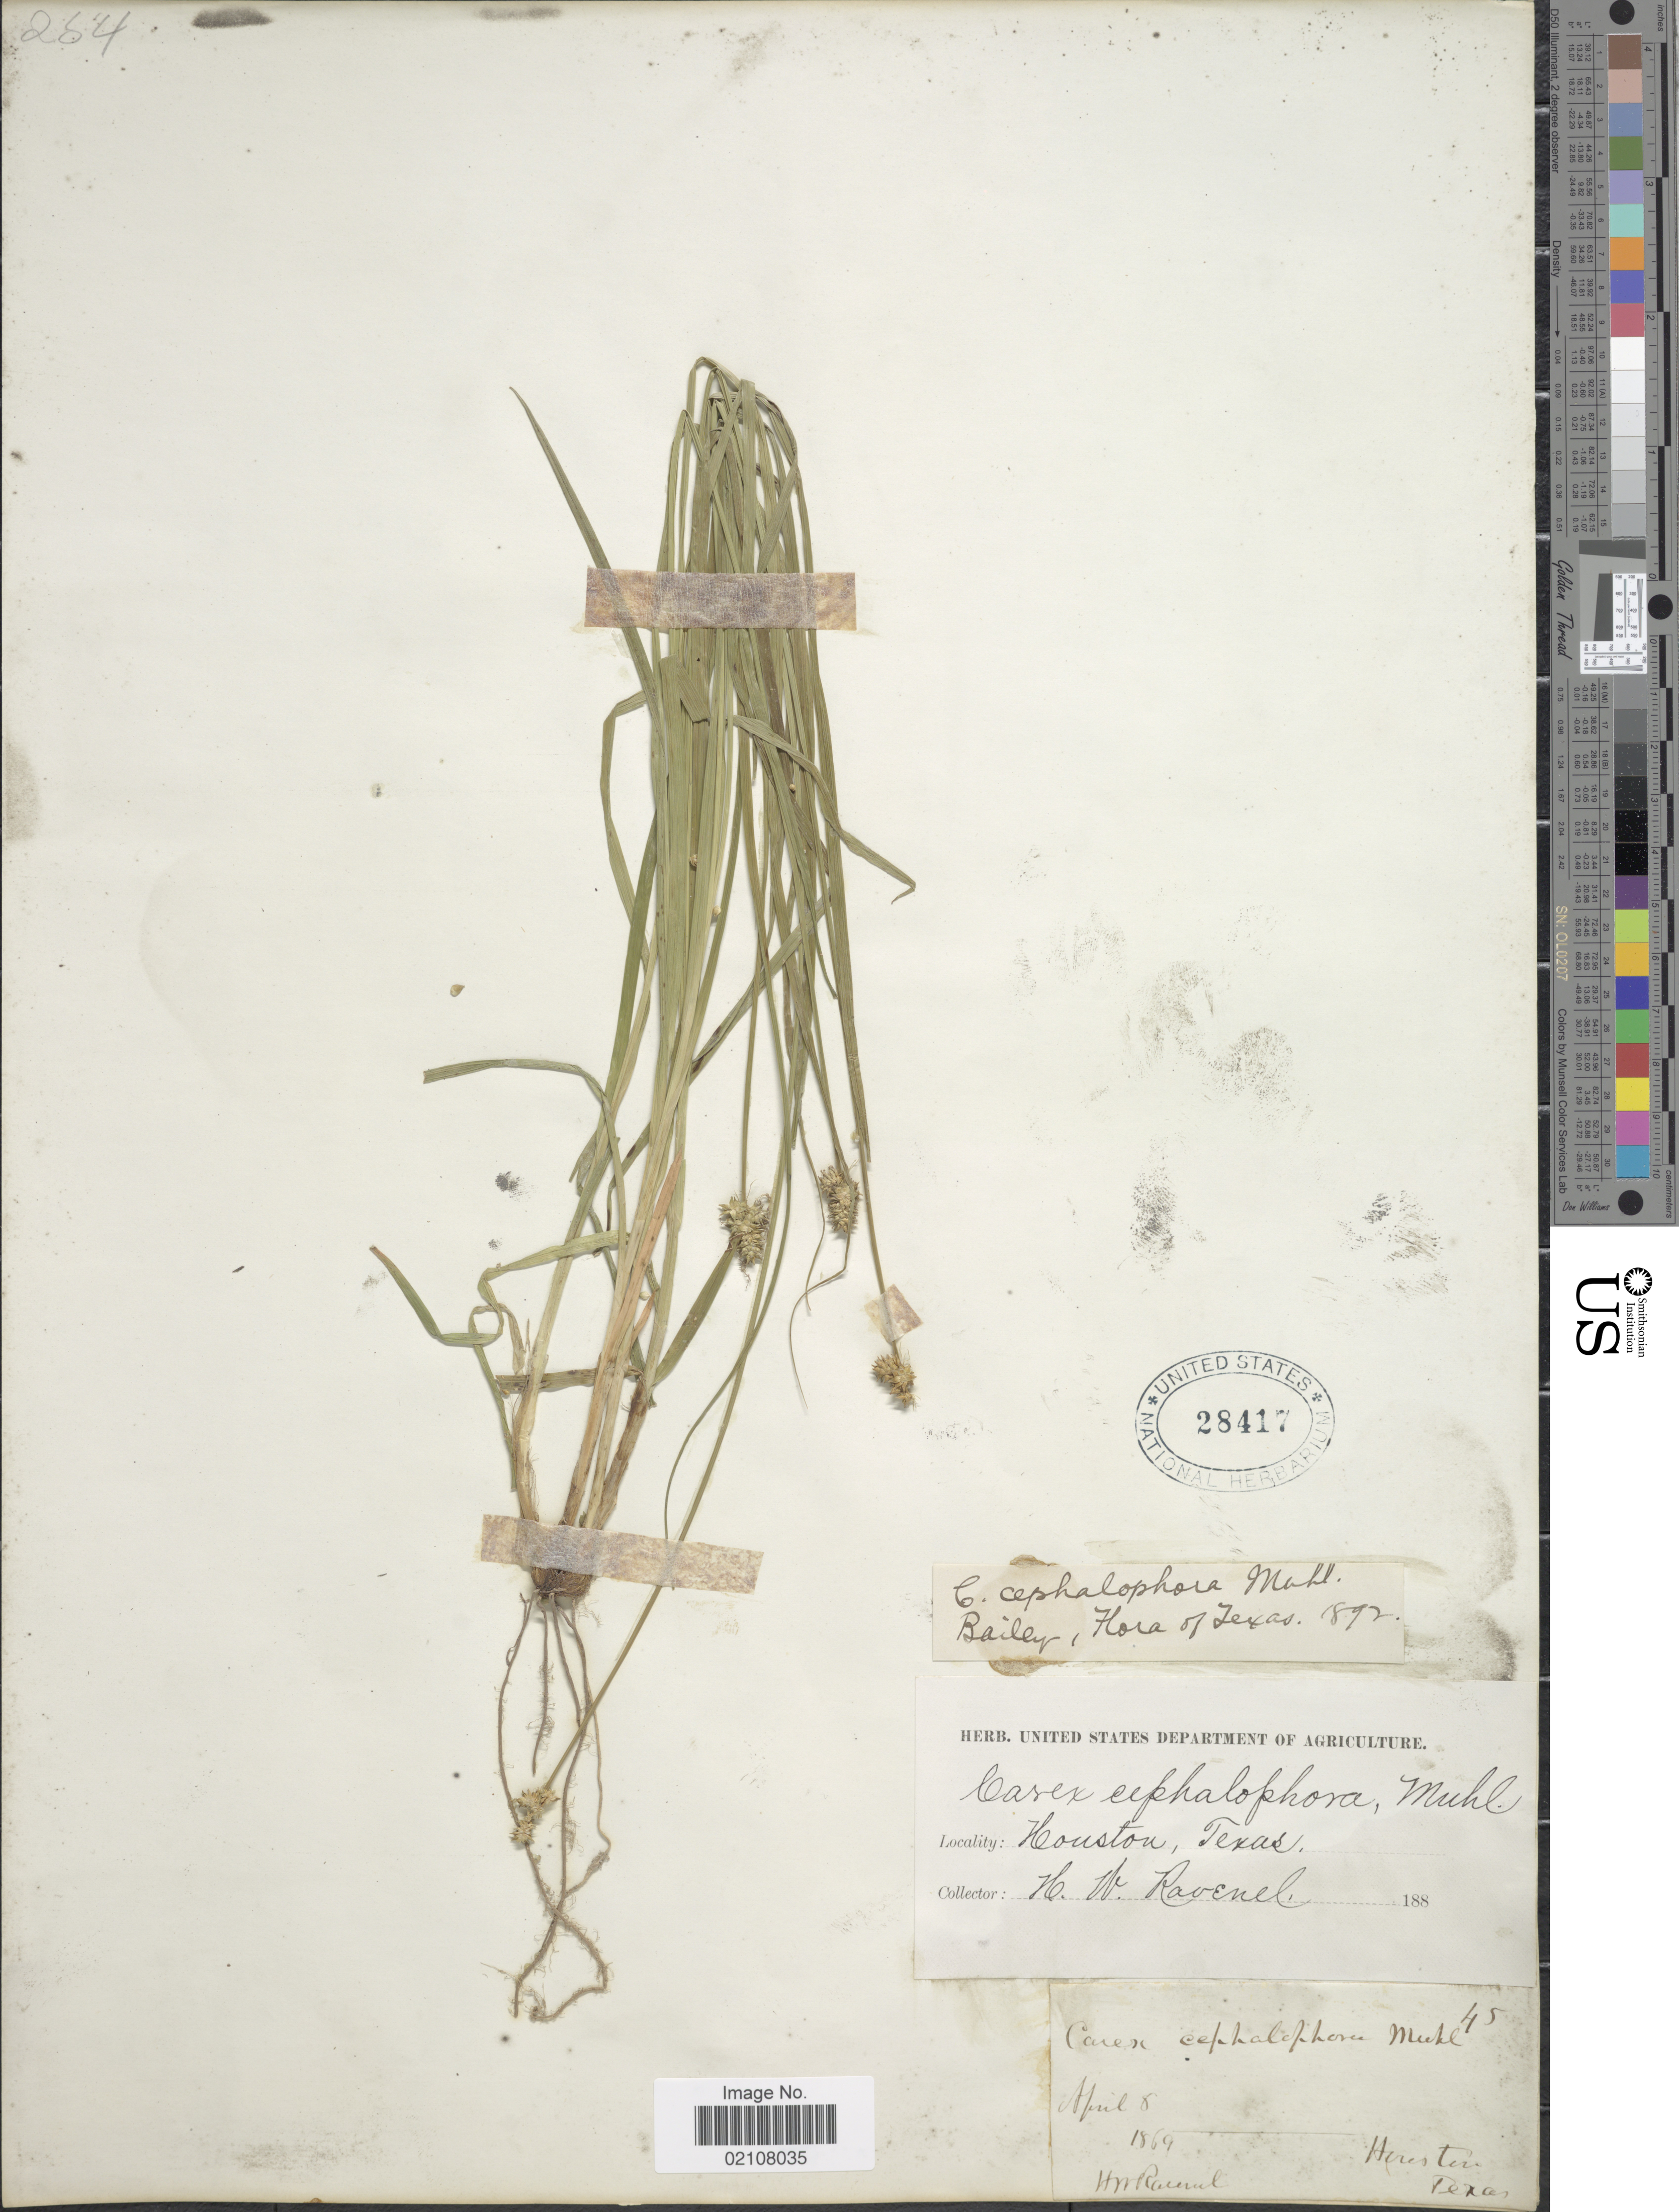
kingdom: Plantae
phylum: Tracheophyta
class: Liliopsida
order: Poales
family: Cyperaceae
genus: Carex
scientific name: Carex cephalophora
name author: Muhl. ex Willd.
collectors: H. Ravenel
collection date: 1869-04-08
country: United States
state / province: Texas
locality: Houston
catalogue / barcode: US 28417